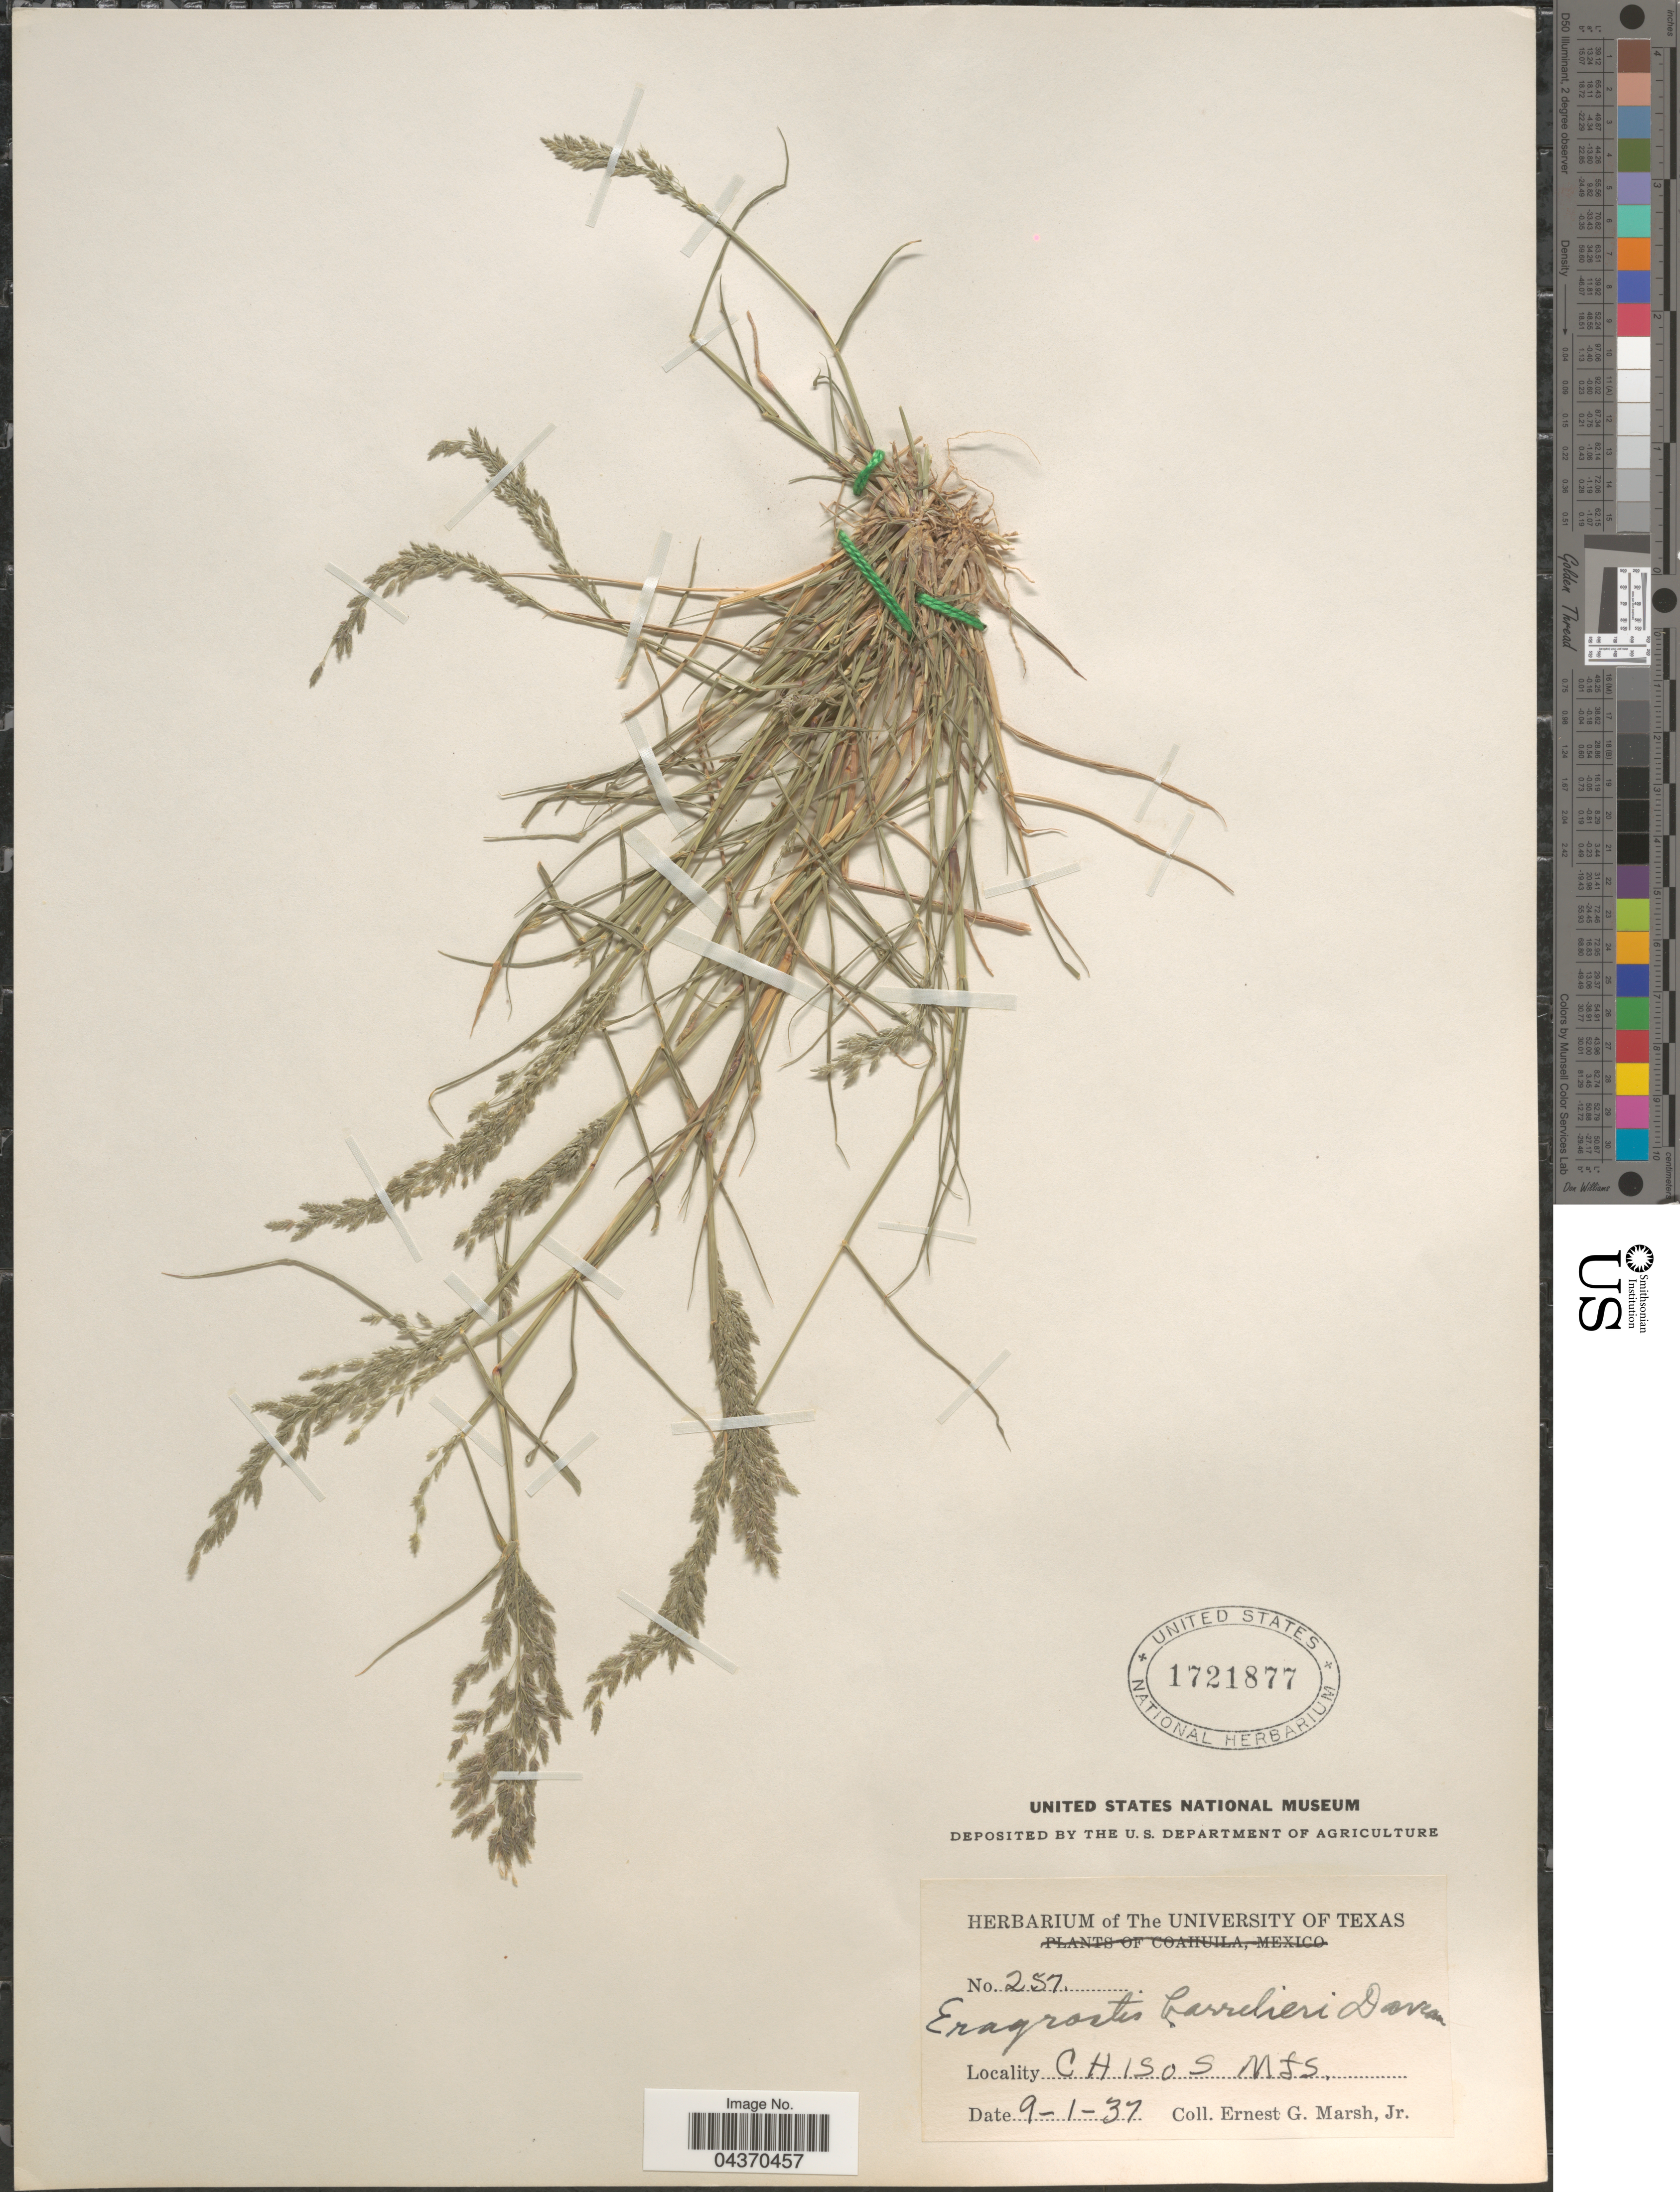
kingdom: Plantae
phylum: Tracheophyta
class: Liliopsida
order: Poales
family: Poaceae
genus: Eragrostis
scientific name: Eragrostis pectinacea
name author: (Michx.) Nees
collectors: E. G. Marsh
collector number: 257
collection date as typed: Transcribed d/m/y: 1/9/37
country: United States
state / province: Texas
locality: Chisos Mts.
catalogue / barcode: US 1721877